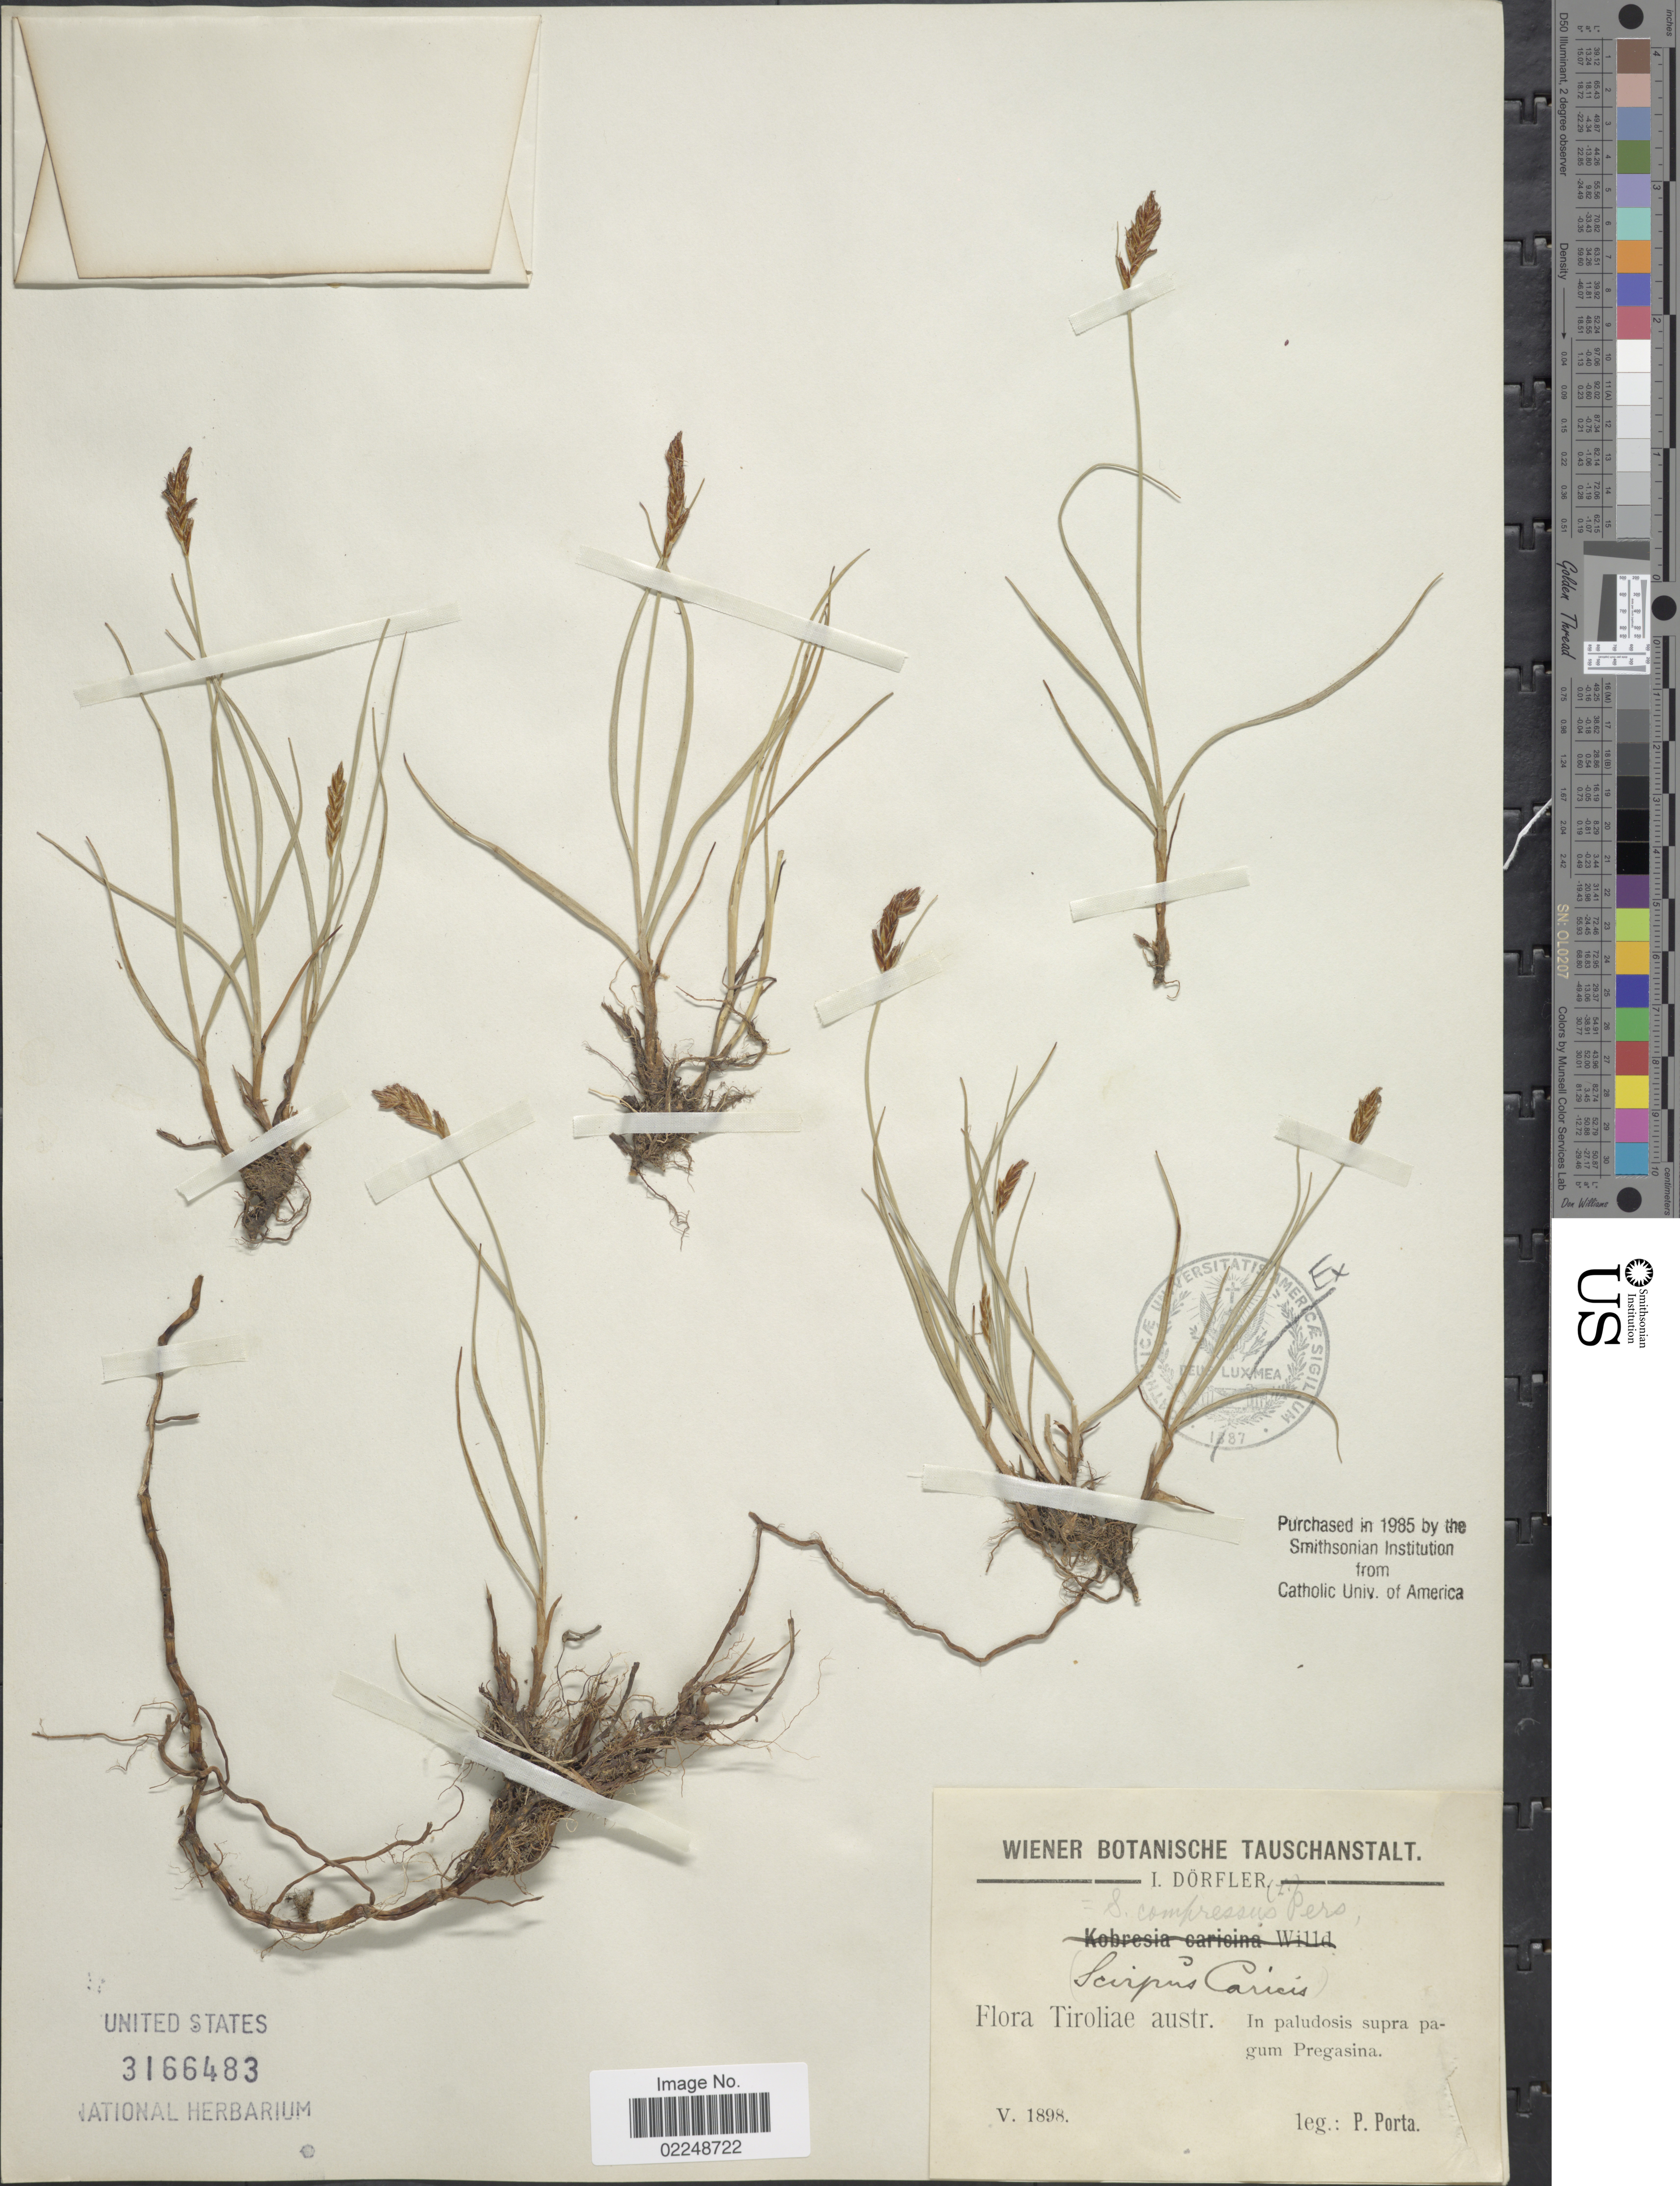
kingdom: Plantae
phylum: Tracheophyta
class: Liliopsida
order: Poales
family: Cyperaceae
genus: Blysmus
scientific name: Blysmus compressus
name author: (L.) Panzer ex Link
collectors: P. Porta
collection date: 1898-05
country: Italy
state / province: Trentino-Alto Adige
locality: Tiroliae austr. In paludosis supra pagum Pregasina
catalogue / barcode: US 3166483